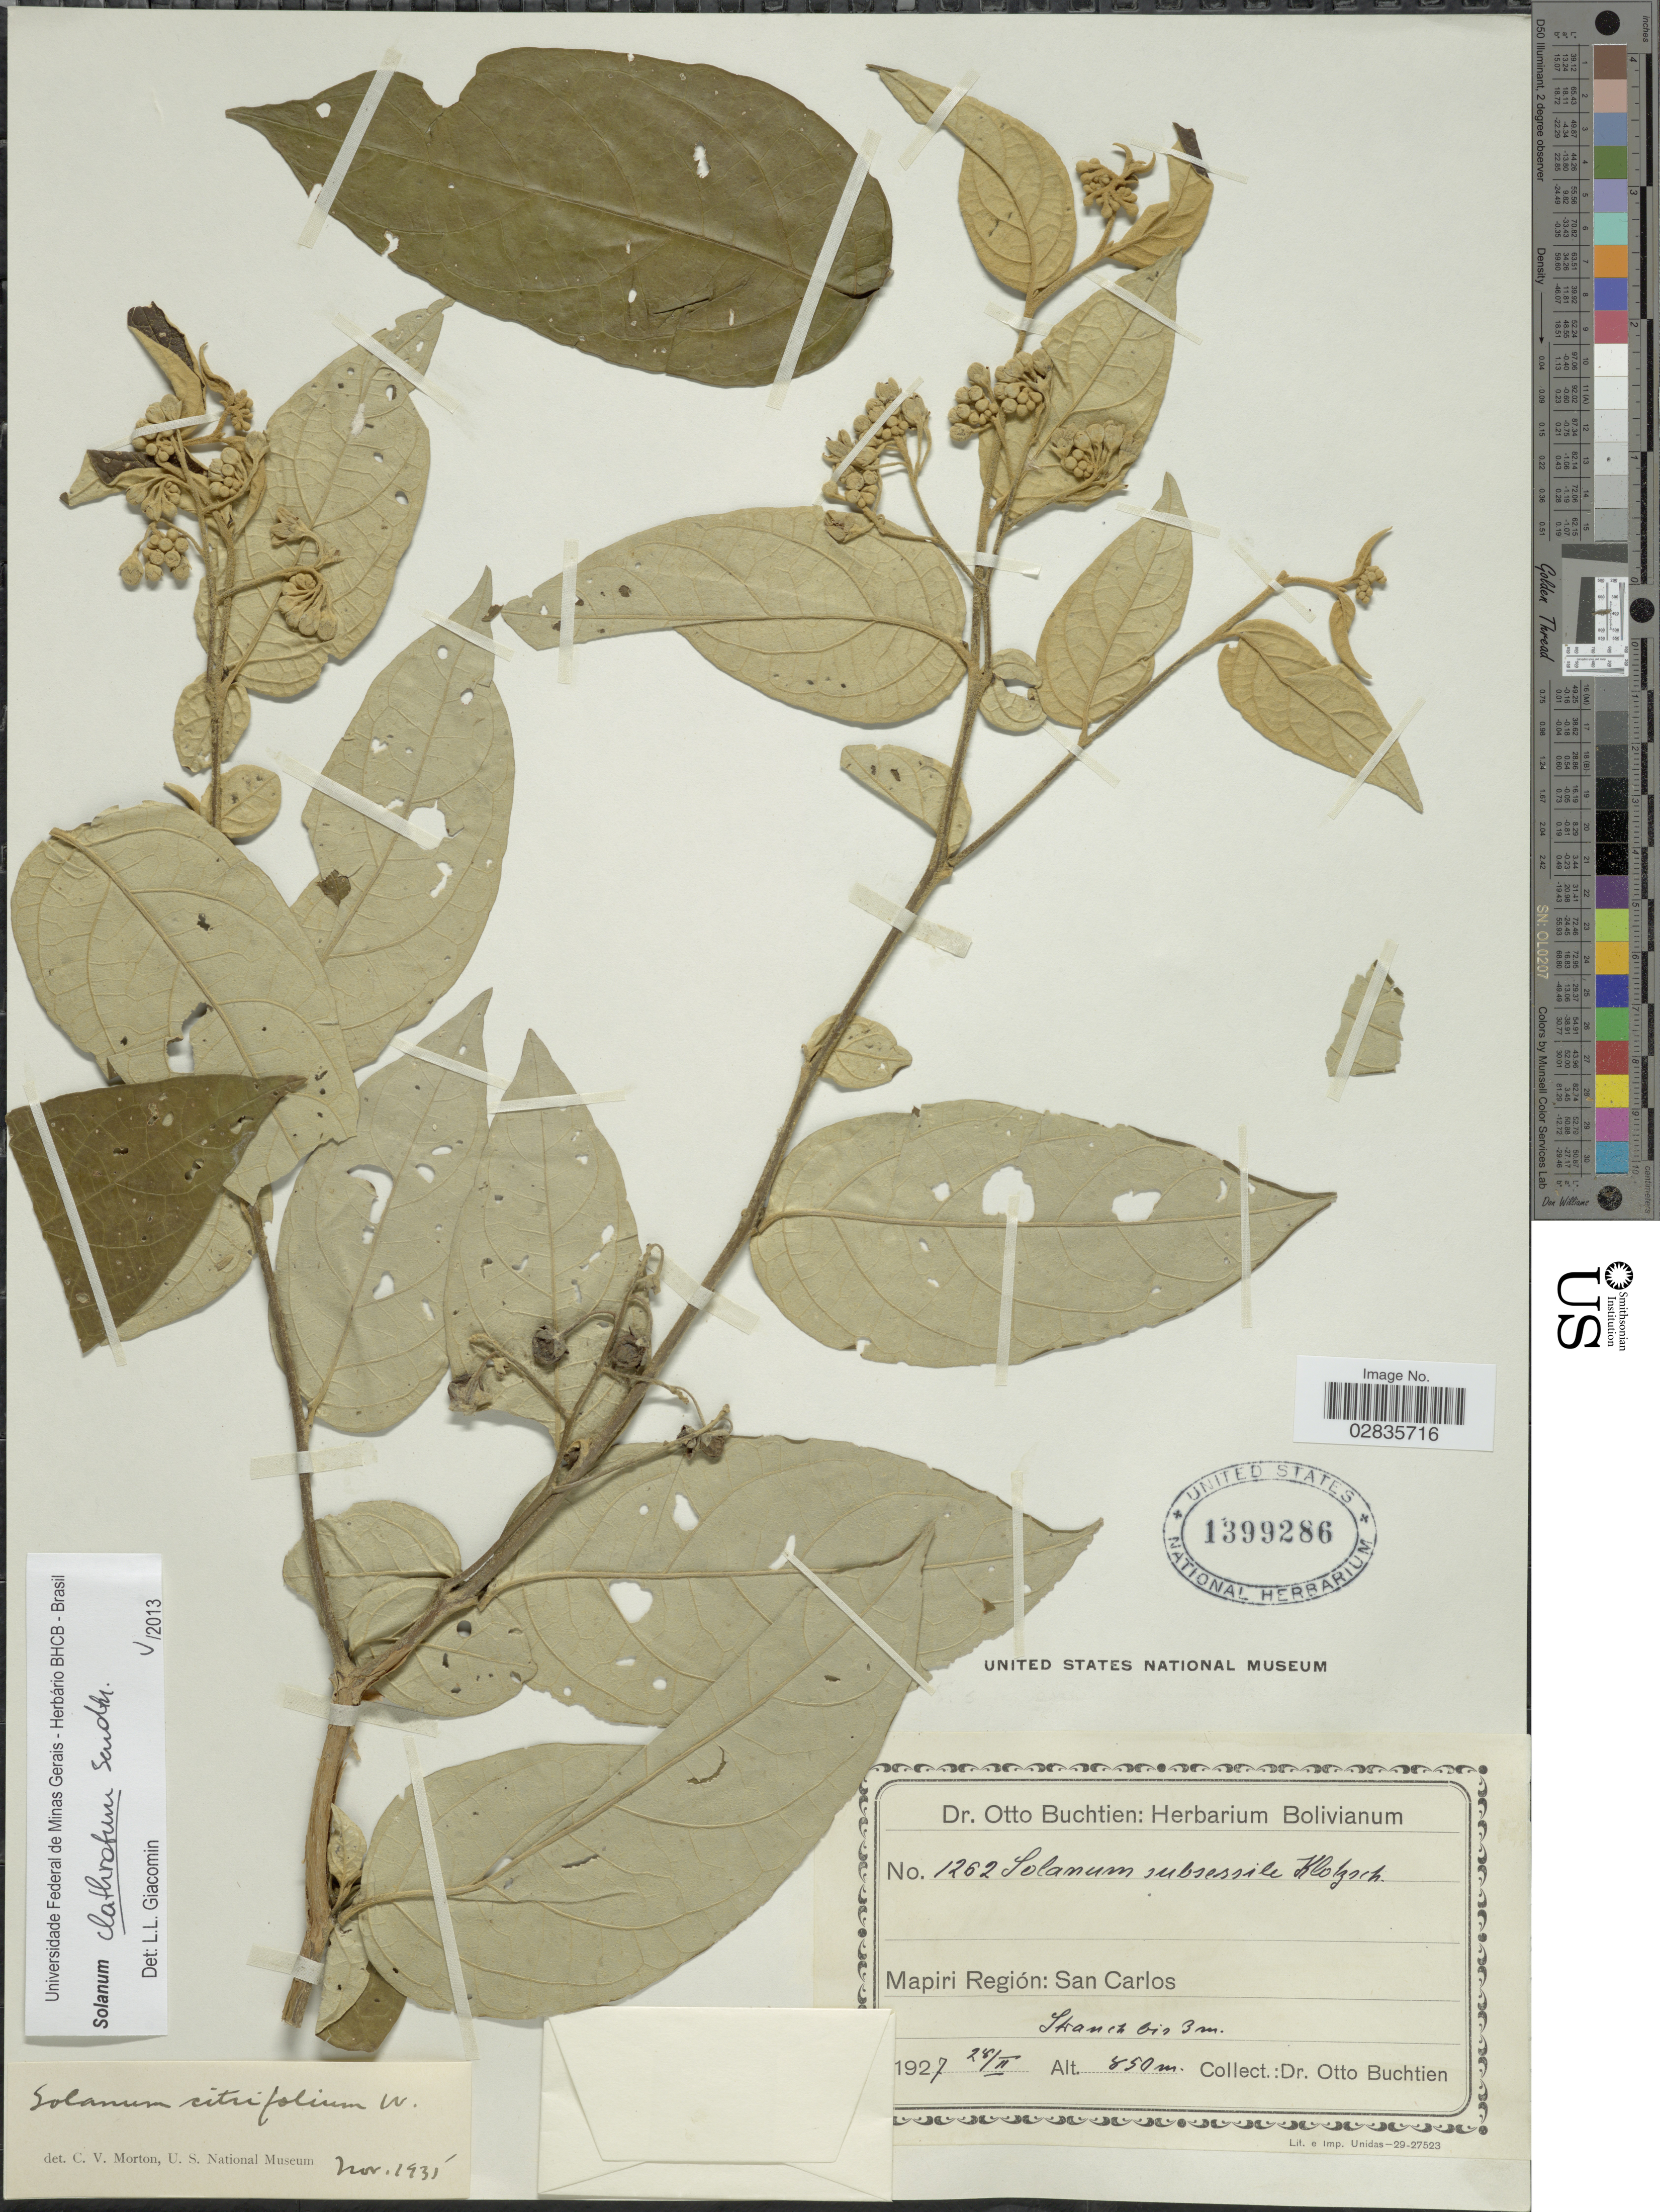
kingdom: Plantae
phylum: Tracheophyta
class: Magnoliopsida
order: Solanales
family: Solanaceae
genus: Solanum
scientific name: Solanum clathratum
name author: Sendtn.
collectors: O. Buchtien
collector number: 1262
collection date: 1927-02-28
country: Bolivia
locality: Mapiri Región: San Carlos.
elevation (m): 850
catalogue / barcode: US 1399286